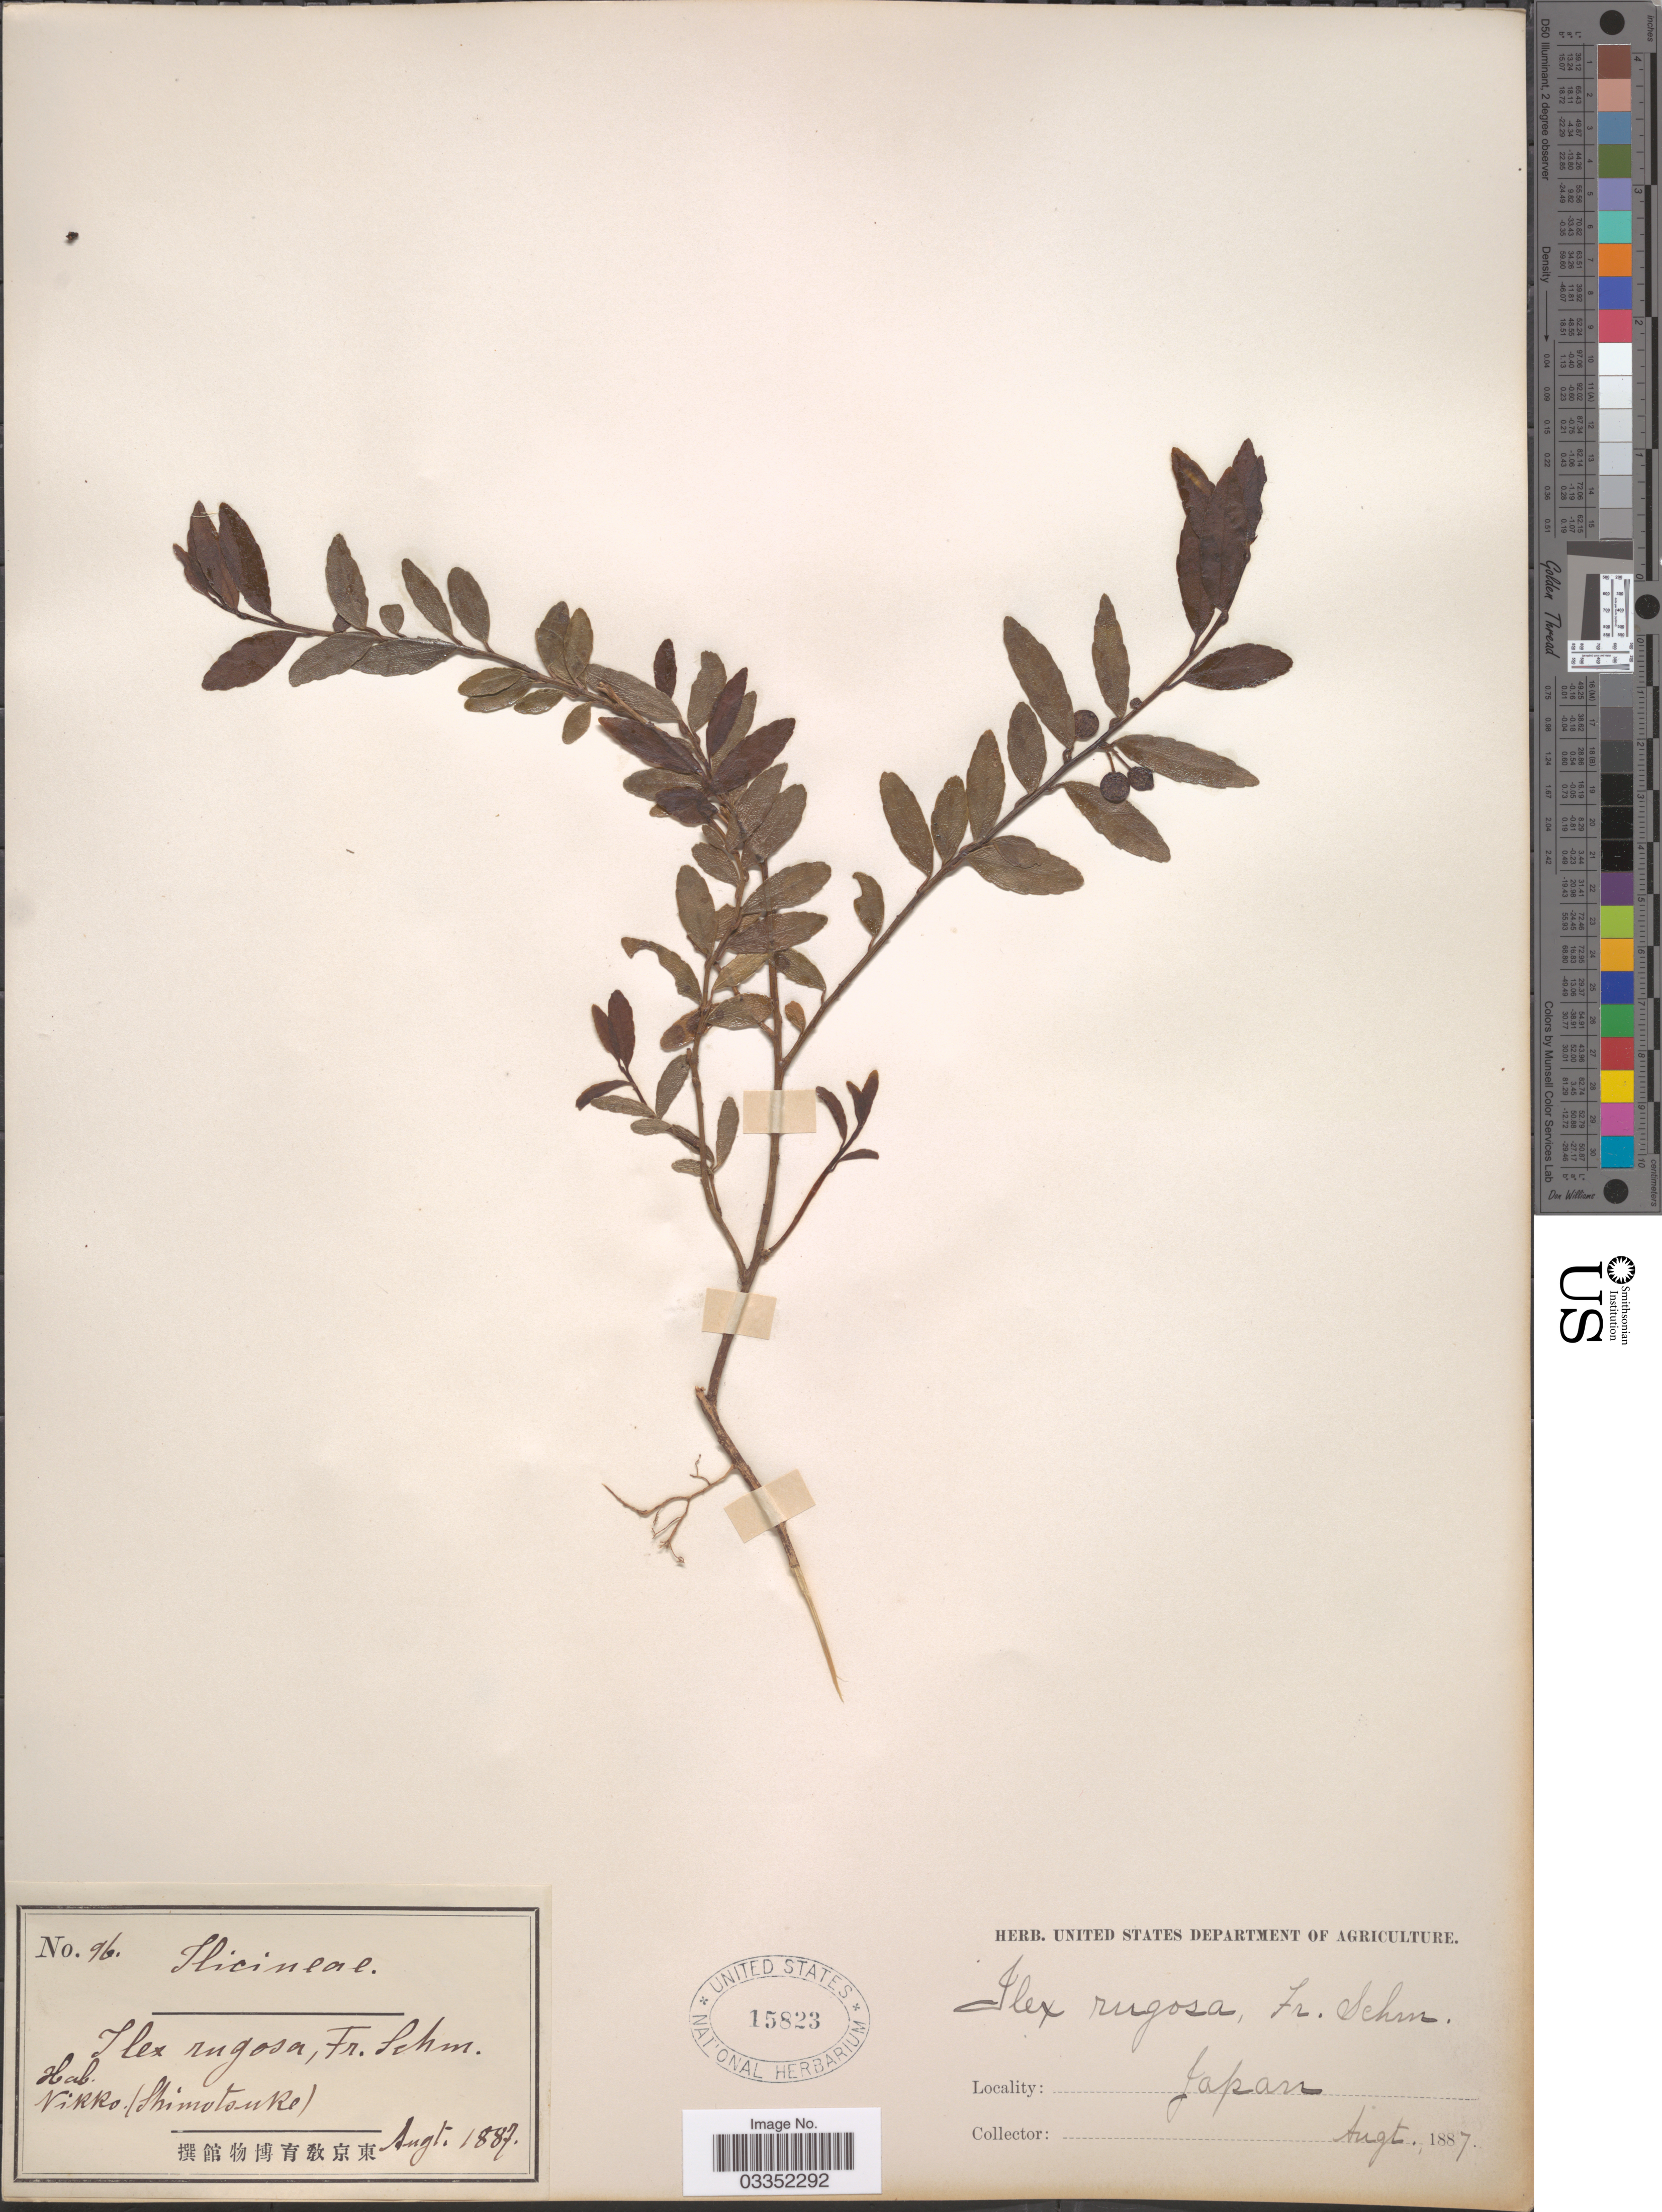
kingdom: Plantae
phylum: Tracheophyta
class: Magnoliopsida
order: Aquifoliales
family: Aquifoliaceae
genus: Ilex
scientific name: Ilex subrugosa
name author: Loes. in Sarg.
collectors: ex herb. U. S. Department of Agriculture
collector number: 96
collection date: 1887-08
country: Japan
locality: Nikko (Shimotsuke).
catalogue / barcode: US 15823